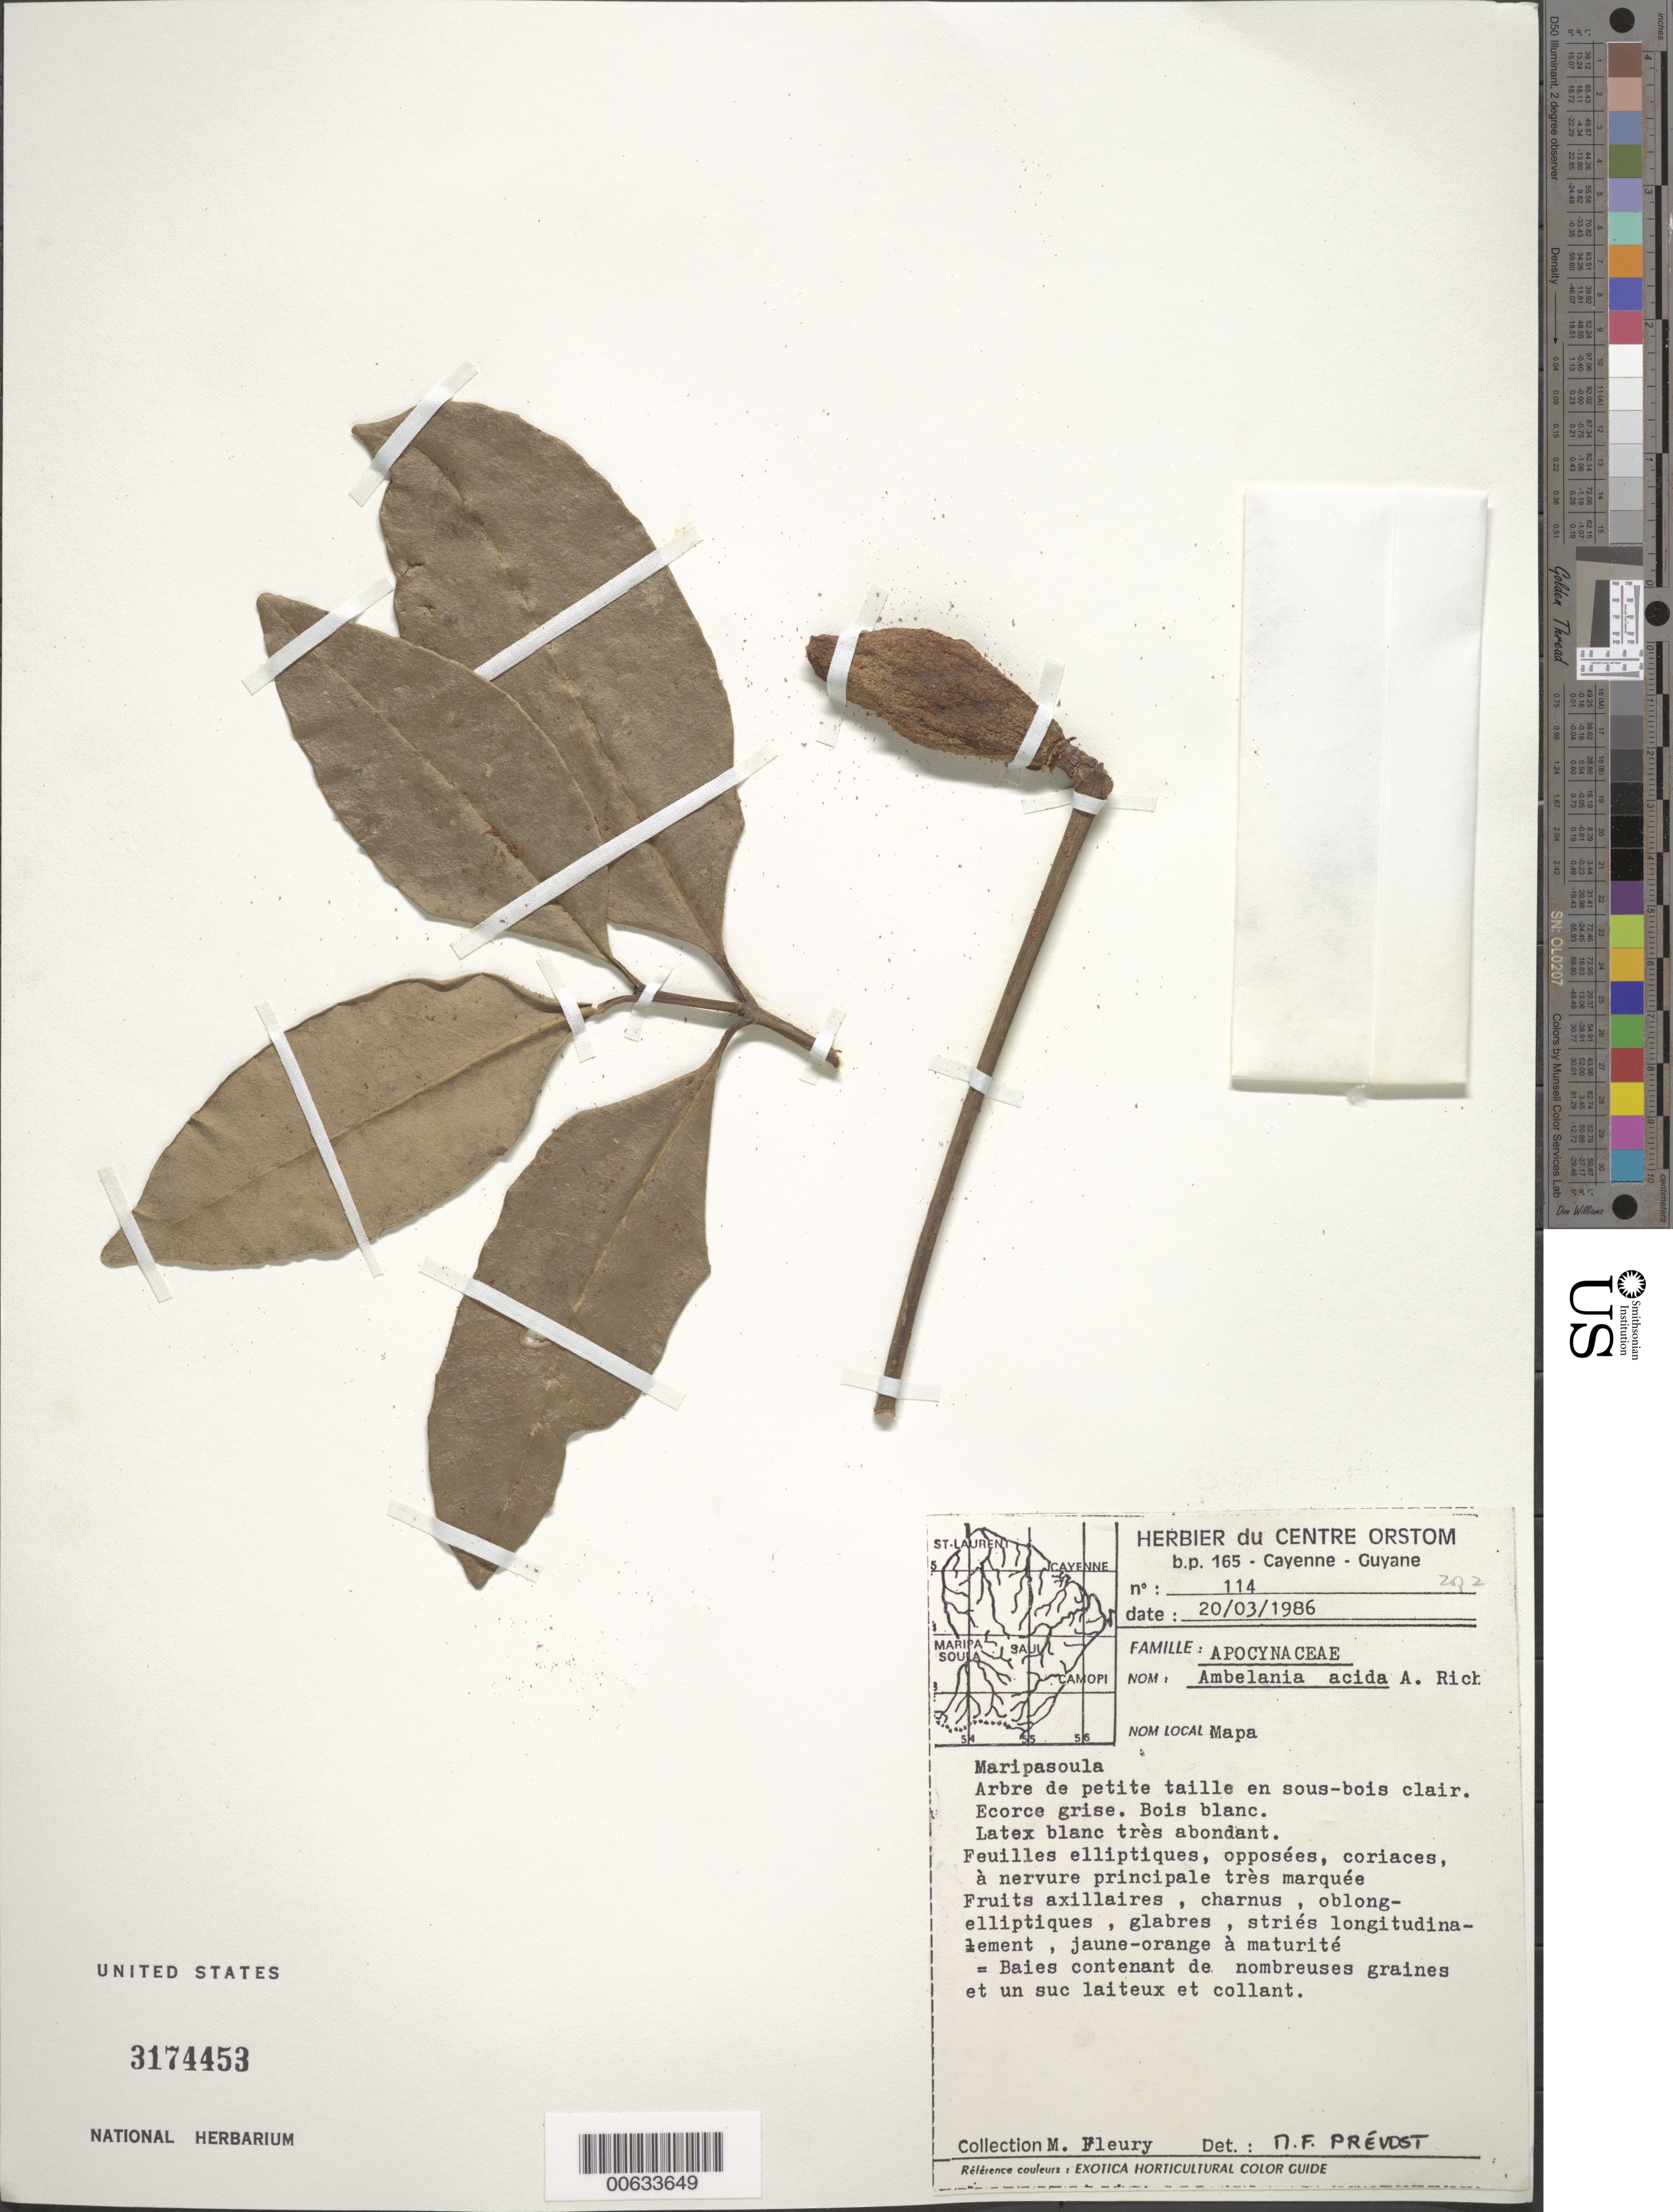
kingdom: Plantae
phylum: Tracheophyta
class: Magnoliopsida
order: Gentianales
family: Apocynaceae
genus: Ambelania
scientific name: Ambelania acida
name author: Aubl.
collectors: M. Fleury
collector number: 114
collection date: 1986-03-20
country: French Guiana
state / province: Cayenne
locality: Maripasoula.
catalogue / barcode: US 3174453